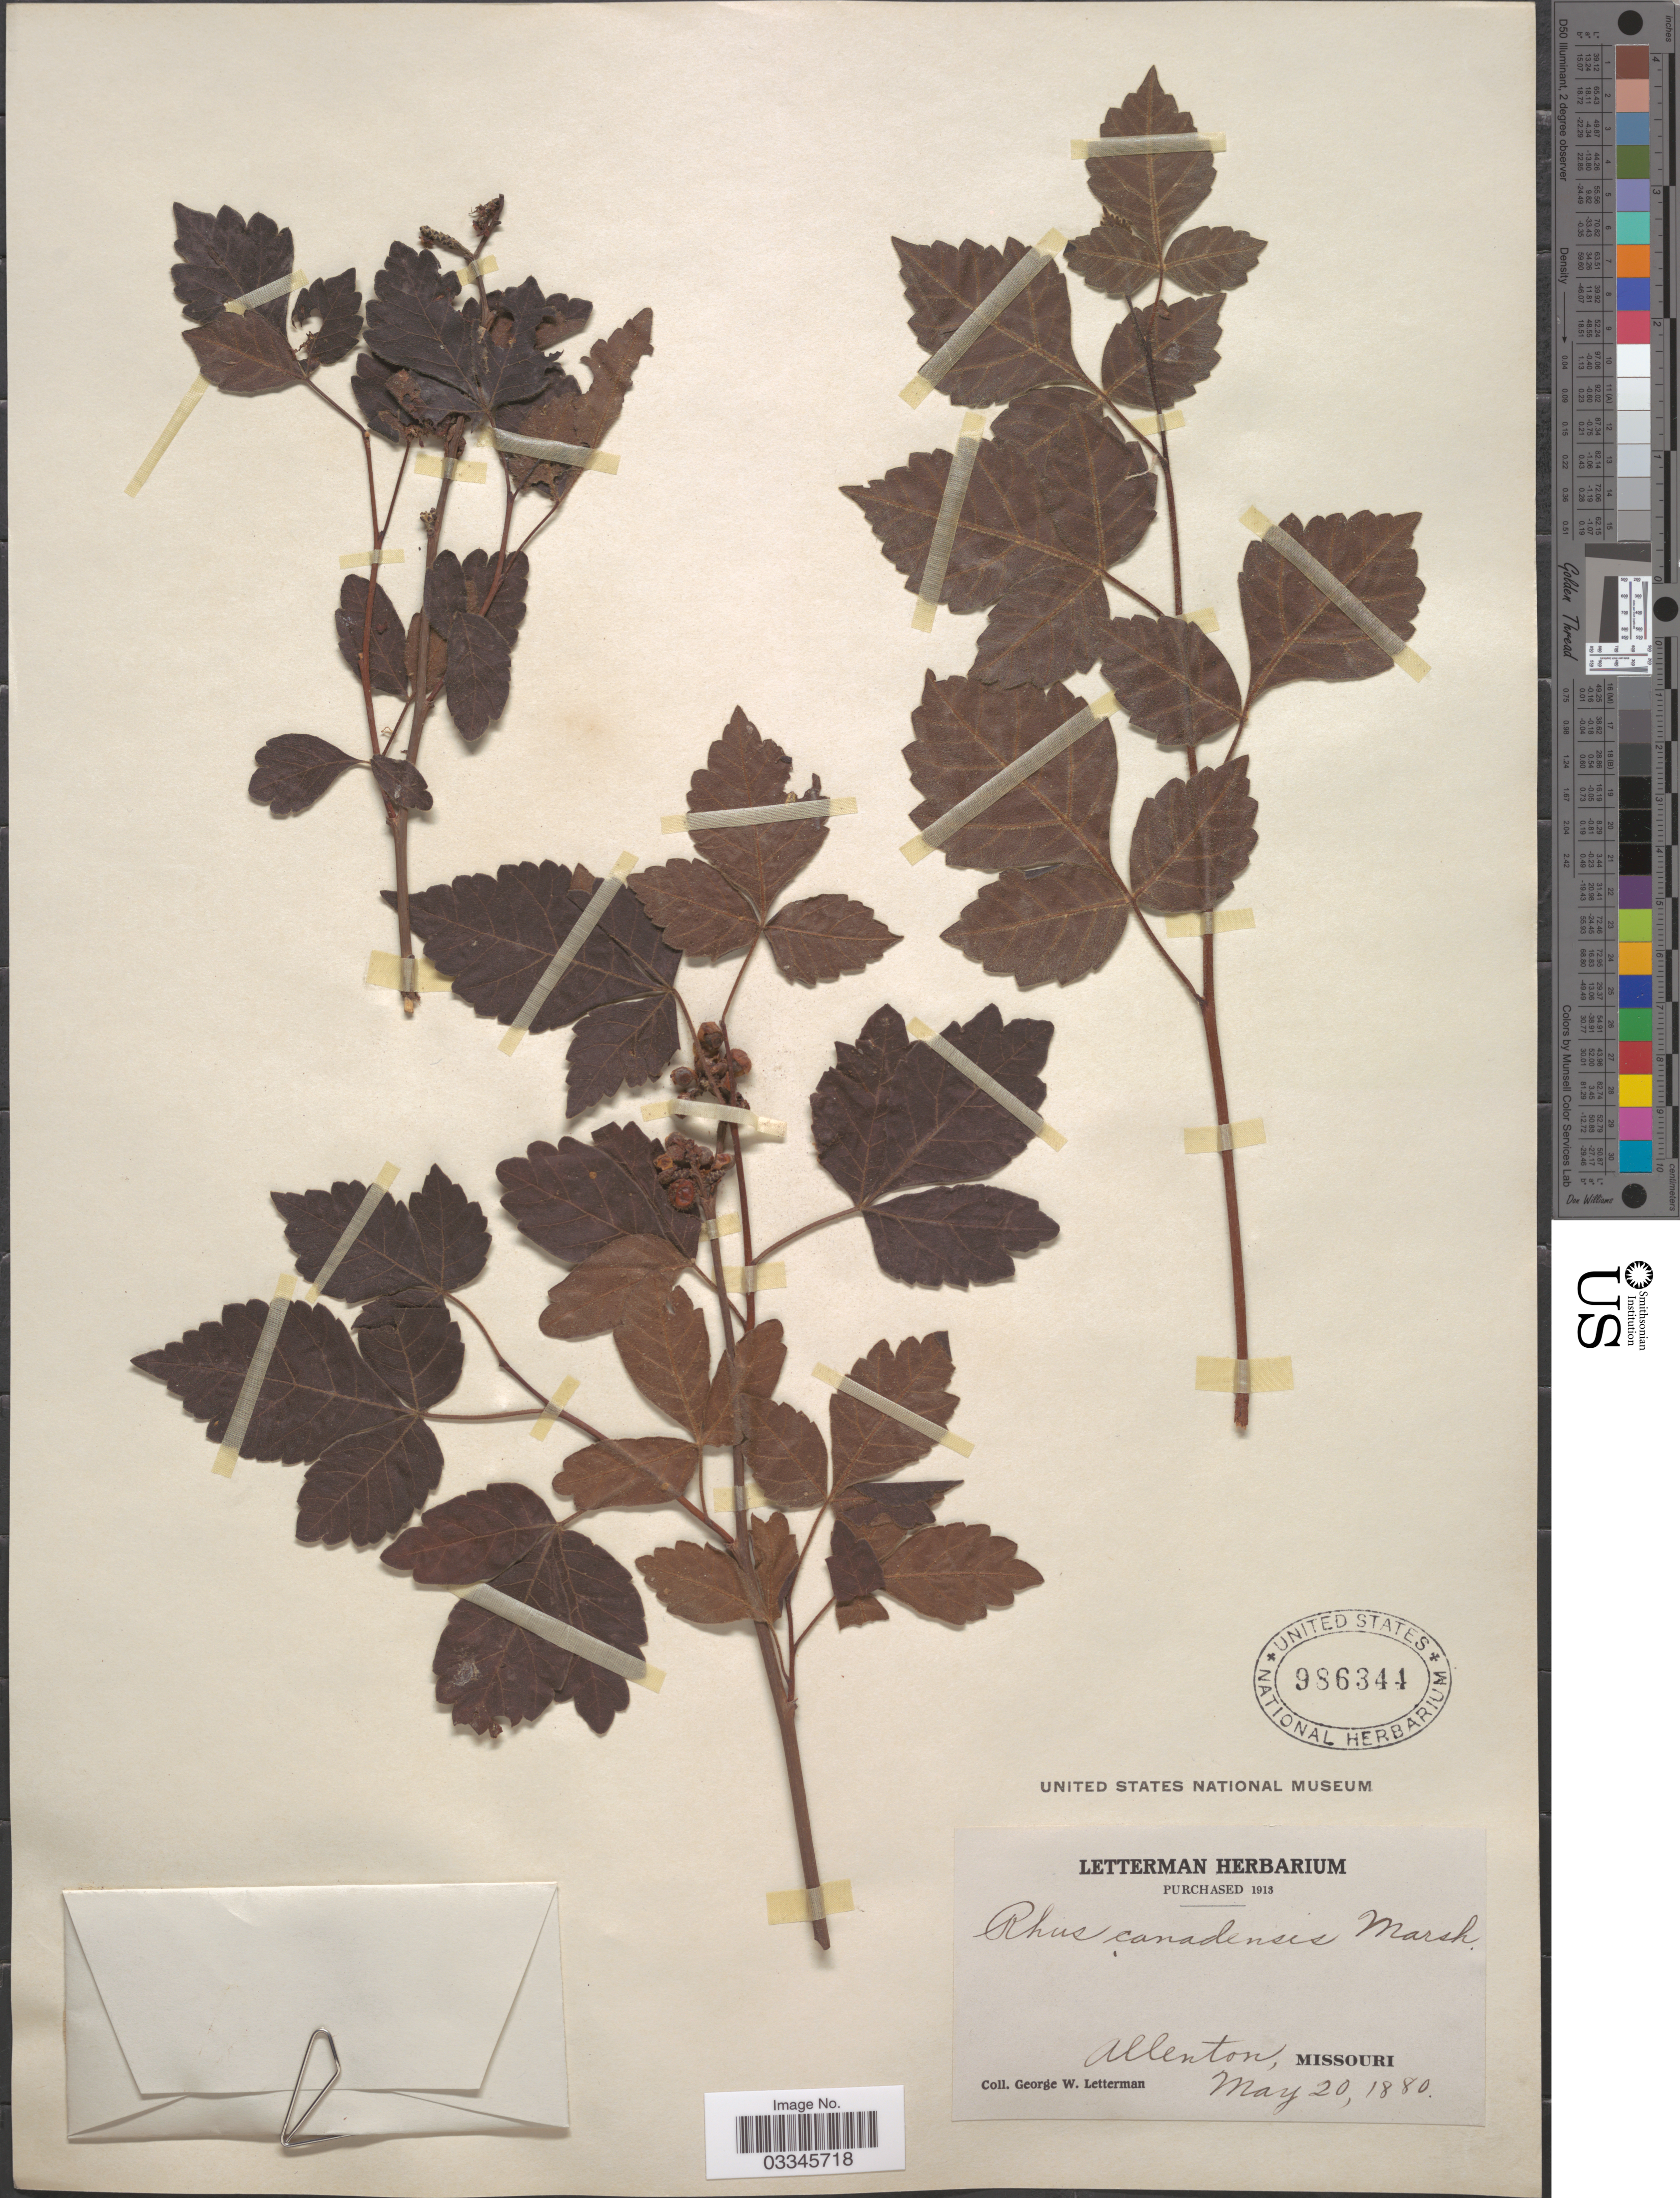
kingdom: Plantae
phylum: Tracheophyta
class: Magnoliopsida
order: Sapindales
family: Anacardiaceae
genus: Rhus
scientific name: Rhus canadensis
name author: Marshall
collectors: G. W. Letterman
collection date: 1880-05-20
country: United States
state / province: Missouri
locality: Allenton.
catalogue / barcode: US 986344